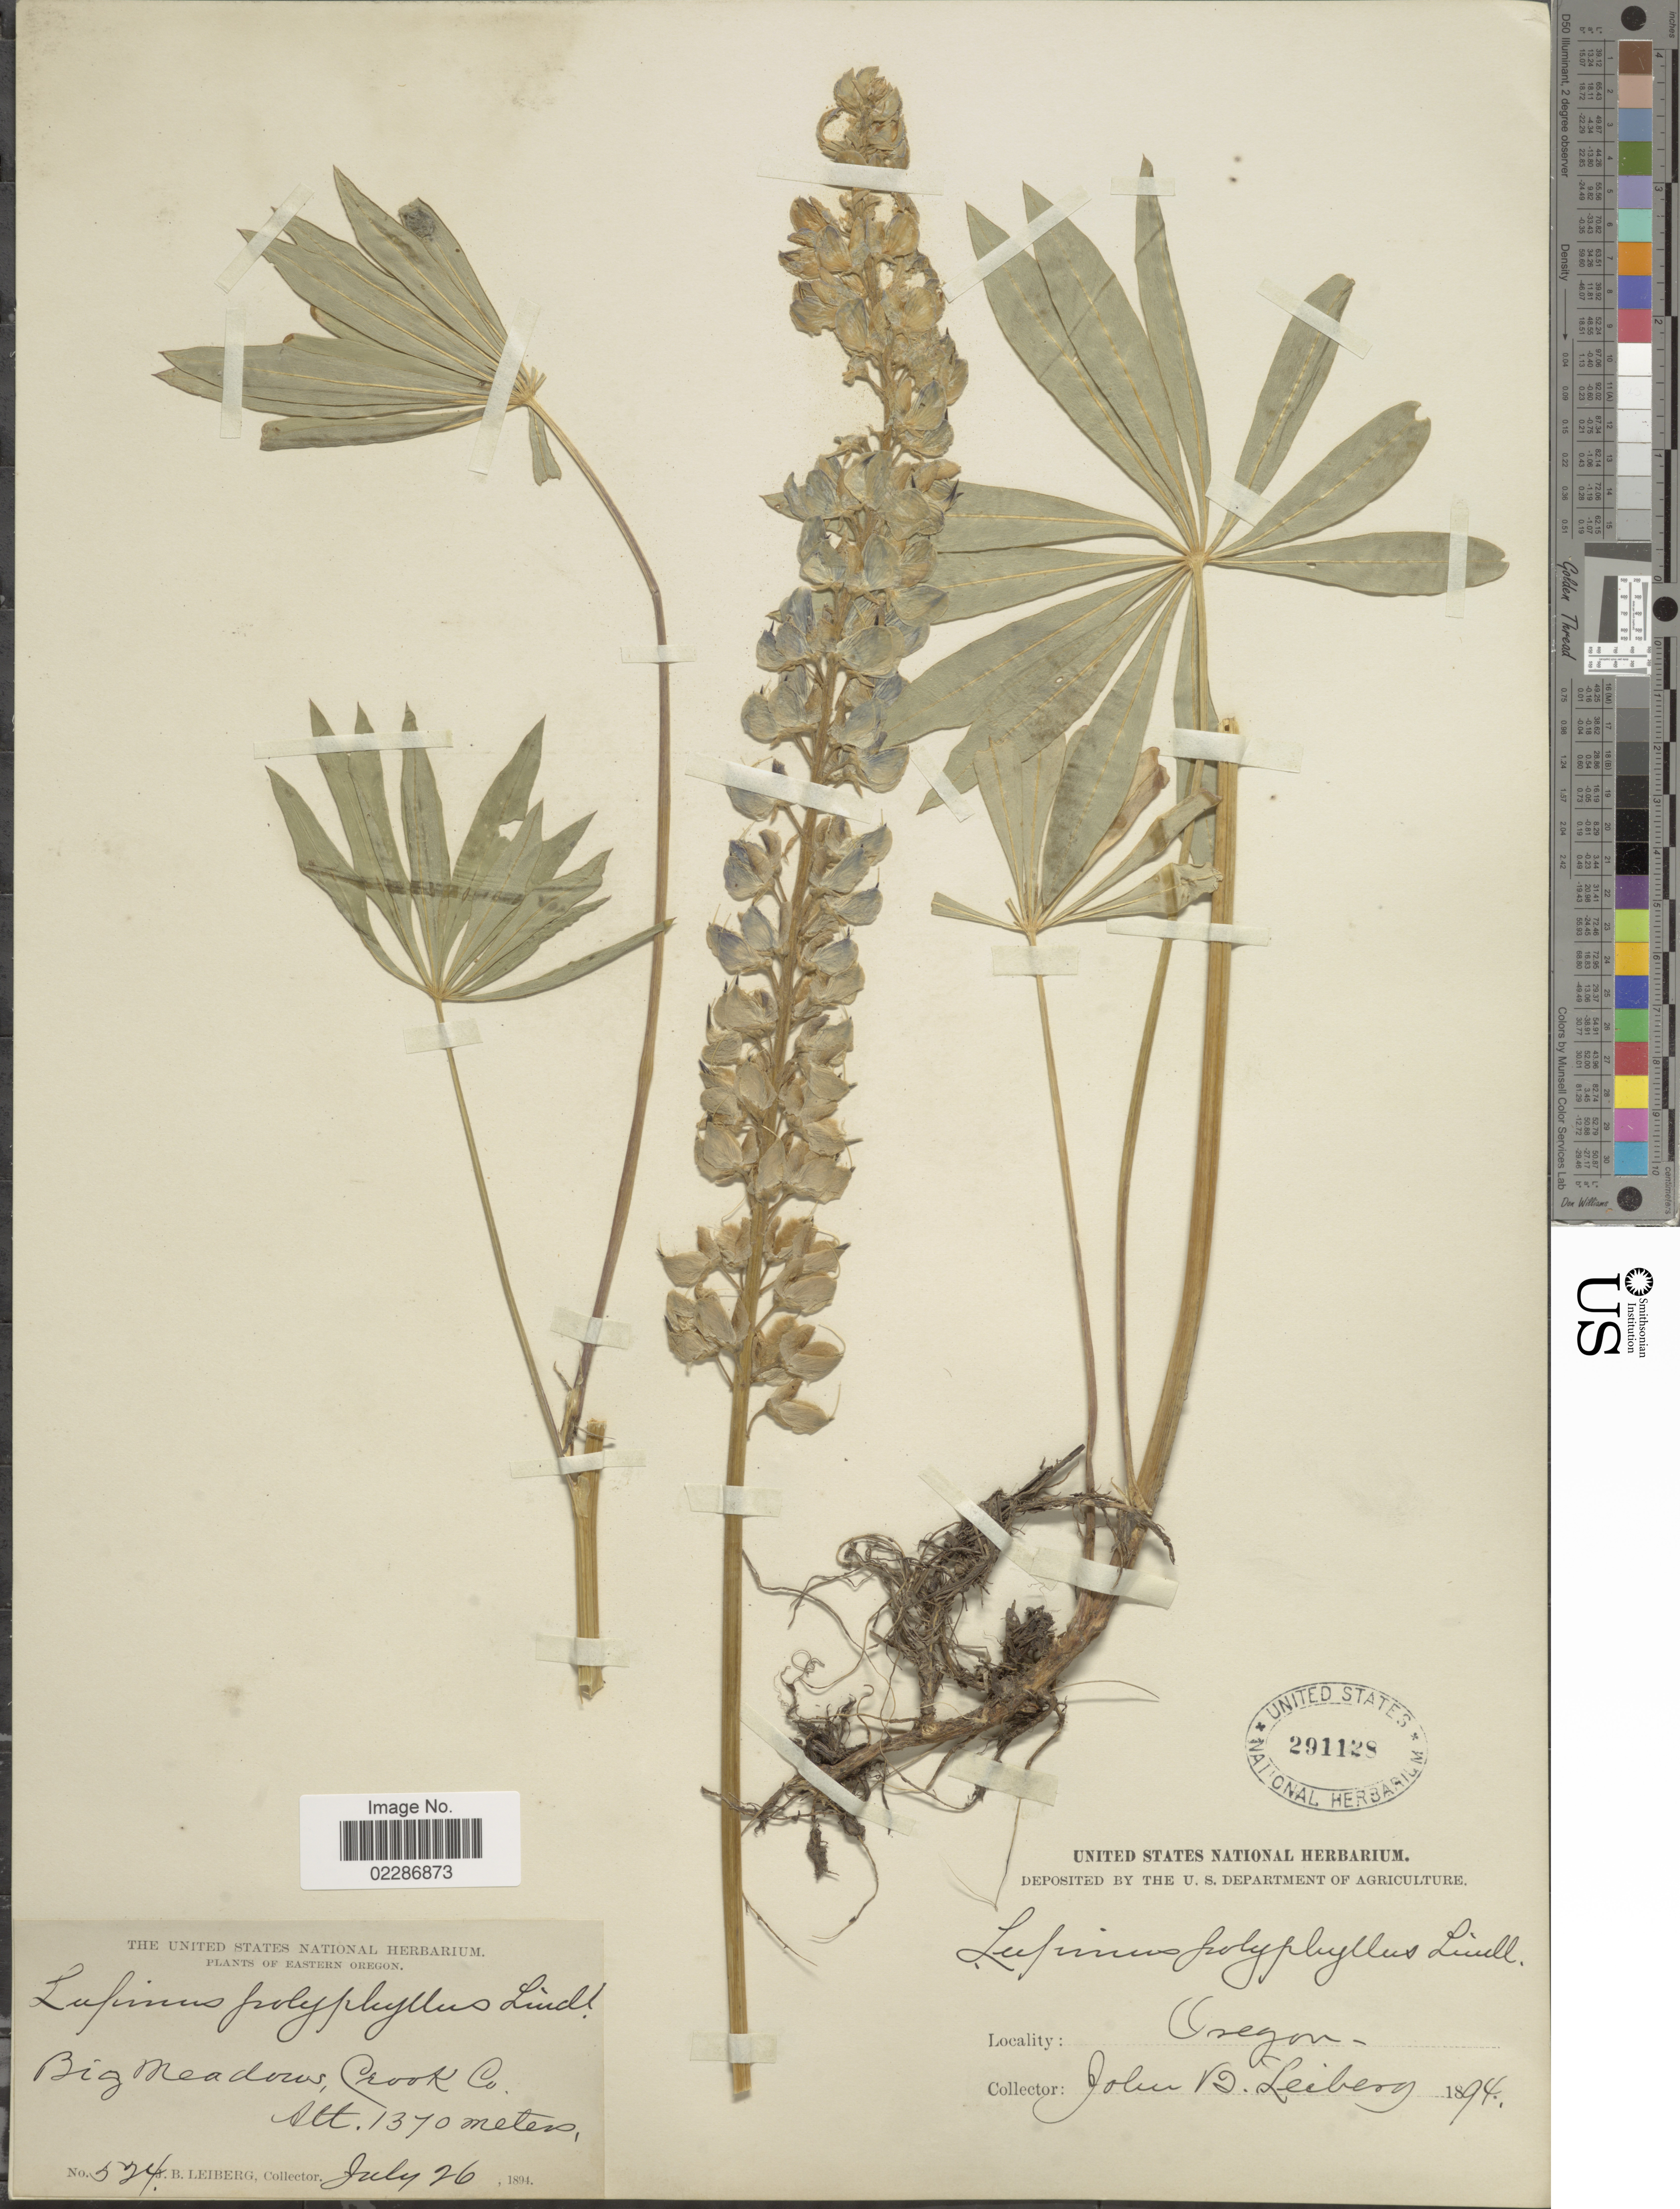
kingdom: Plantae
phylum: Tracheophyta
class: Magnoliopsida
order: Fabales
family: Fabaceae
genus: Lupinus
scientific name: Lupinus polyphyllus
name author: Lindl.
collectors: J. B. Leiberg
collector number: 524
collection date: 1894-07-26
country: United States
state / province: Oregon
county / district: Crook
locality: Eastern Oregon, Big Meadows, Crook Co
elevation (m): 1370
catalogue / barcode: US 291128